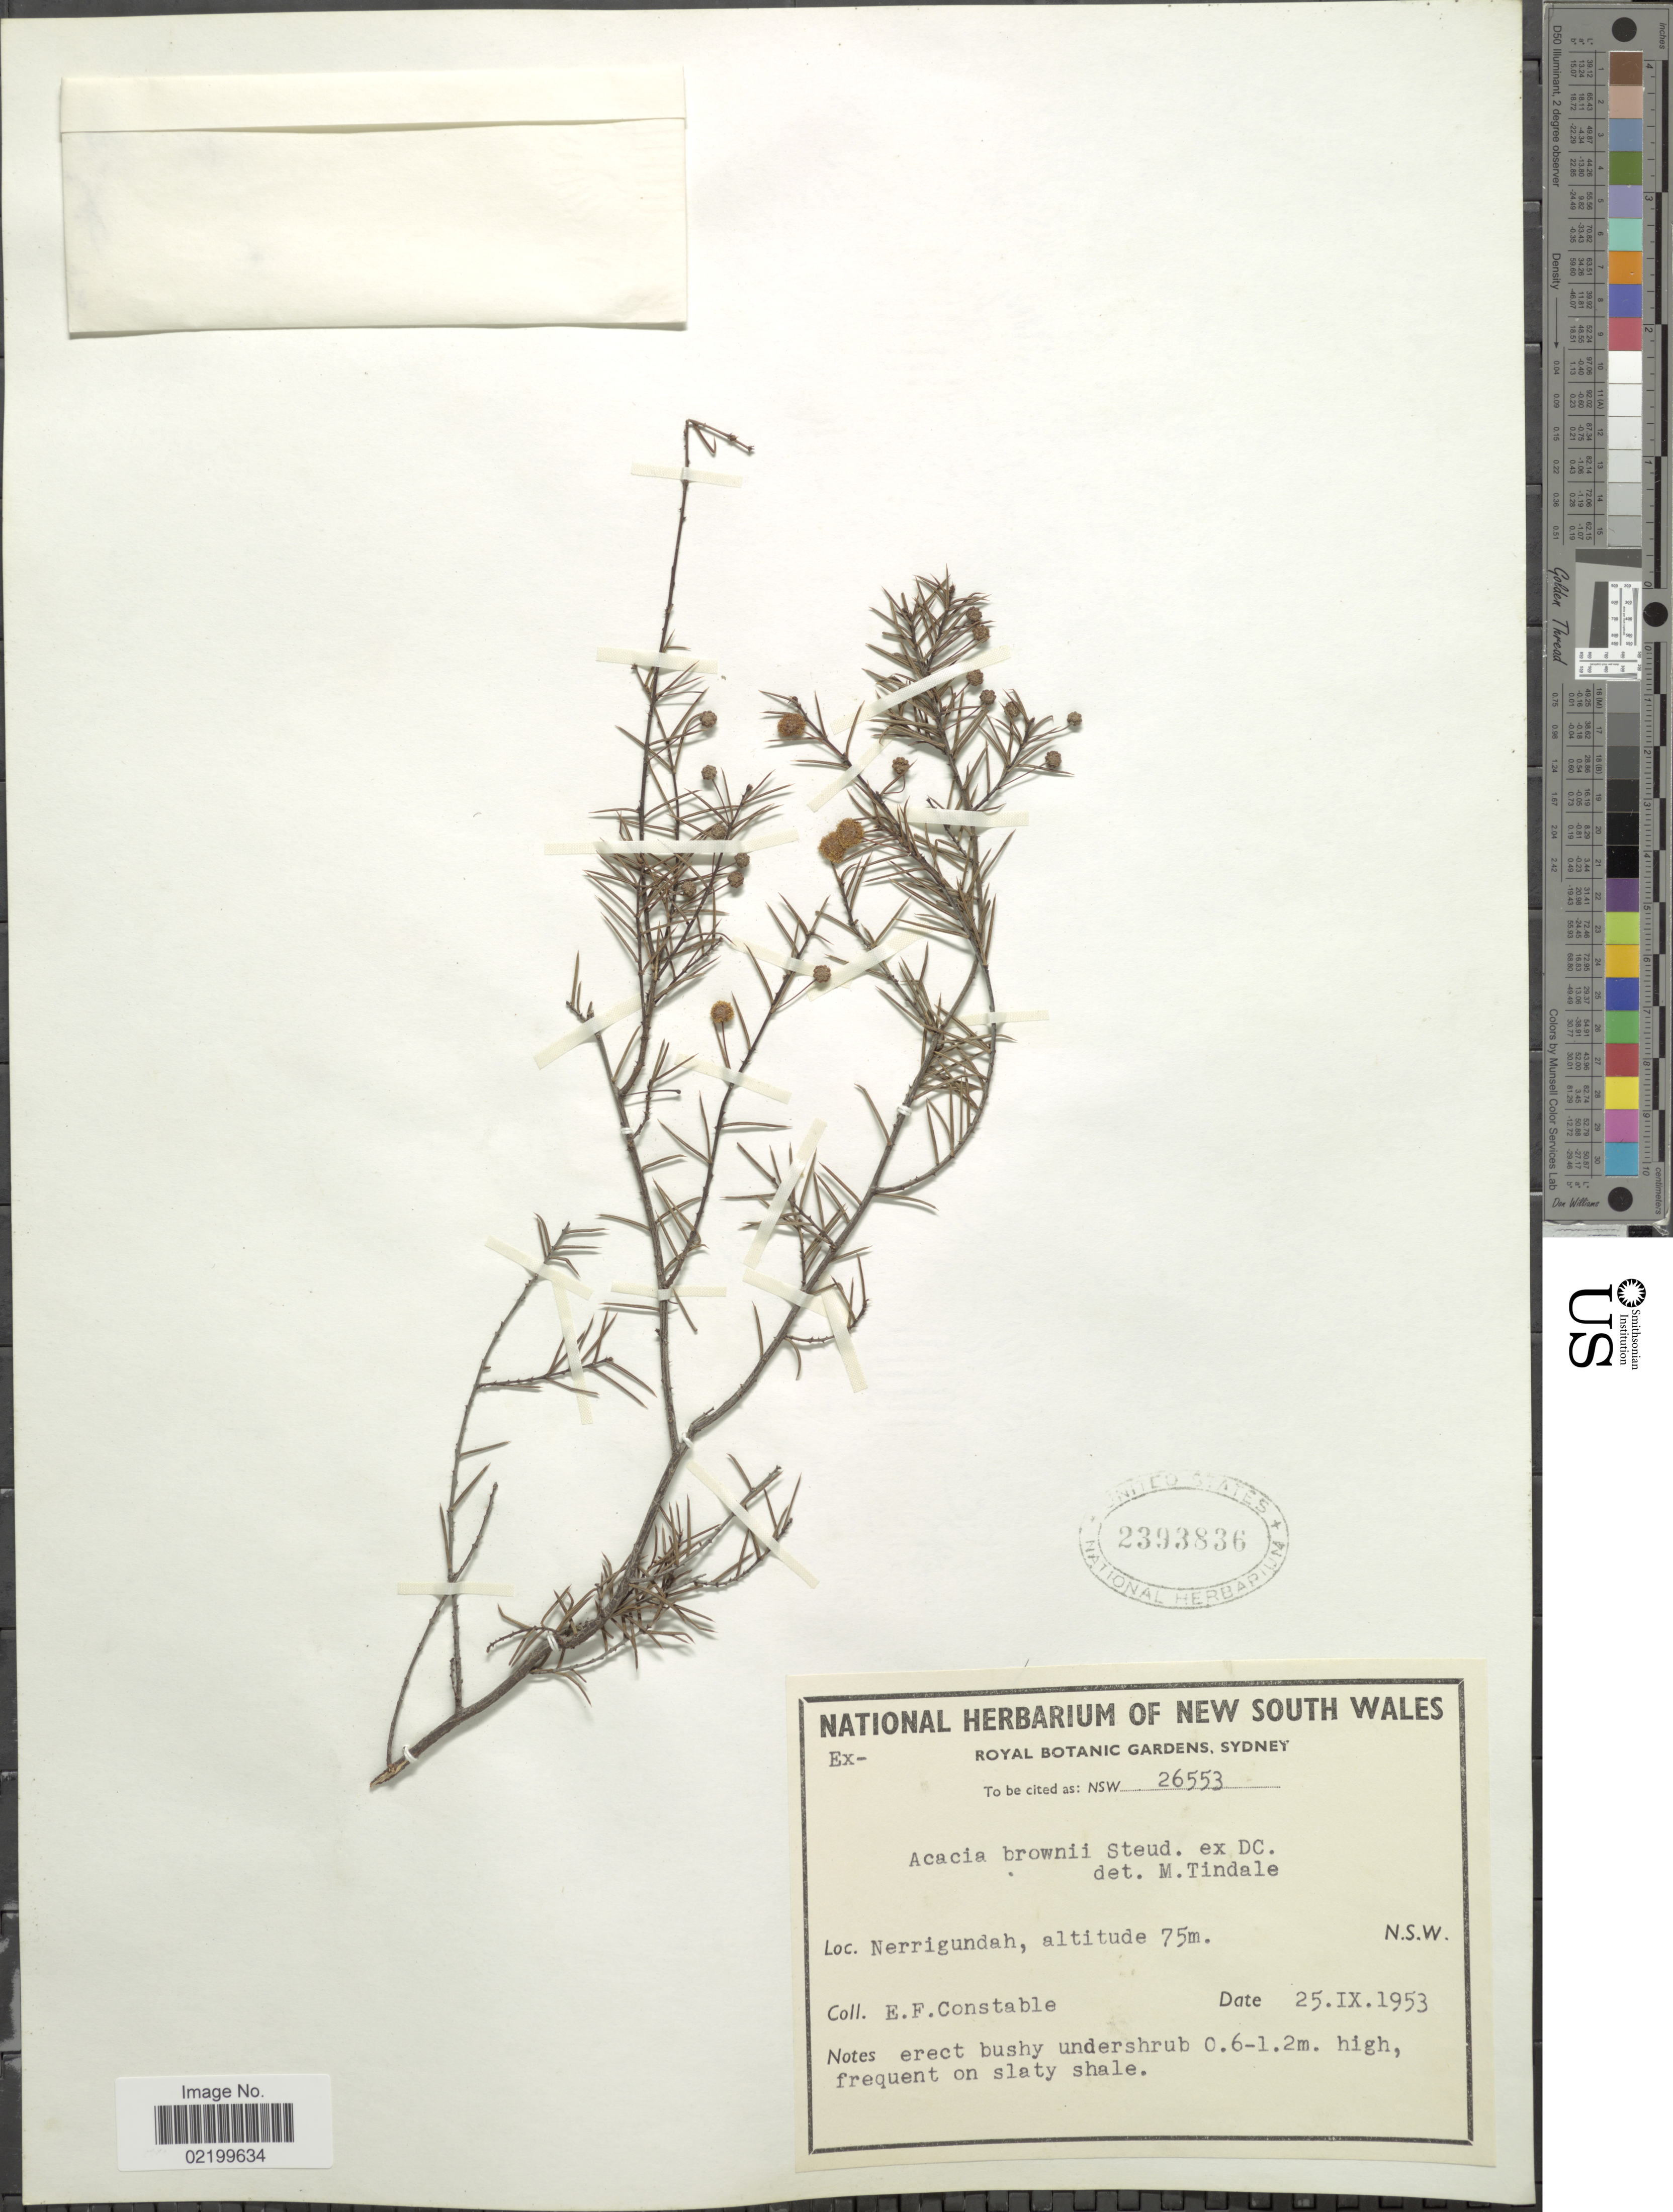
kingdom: Plantae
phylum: Tracheophyta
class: Magnoliopsida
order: Fabales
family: Fabaceae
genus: Acacia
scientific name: Acacia brownii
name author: (Poir.) Steud.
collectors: E. F. Constable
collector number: NSW 26553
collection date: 1953-09-25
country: Australia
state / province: New South Wales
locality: Nerrigundah. N.S.W.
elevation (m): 75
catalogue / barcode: US 2393836